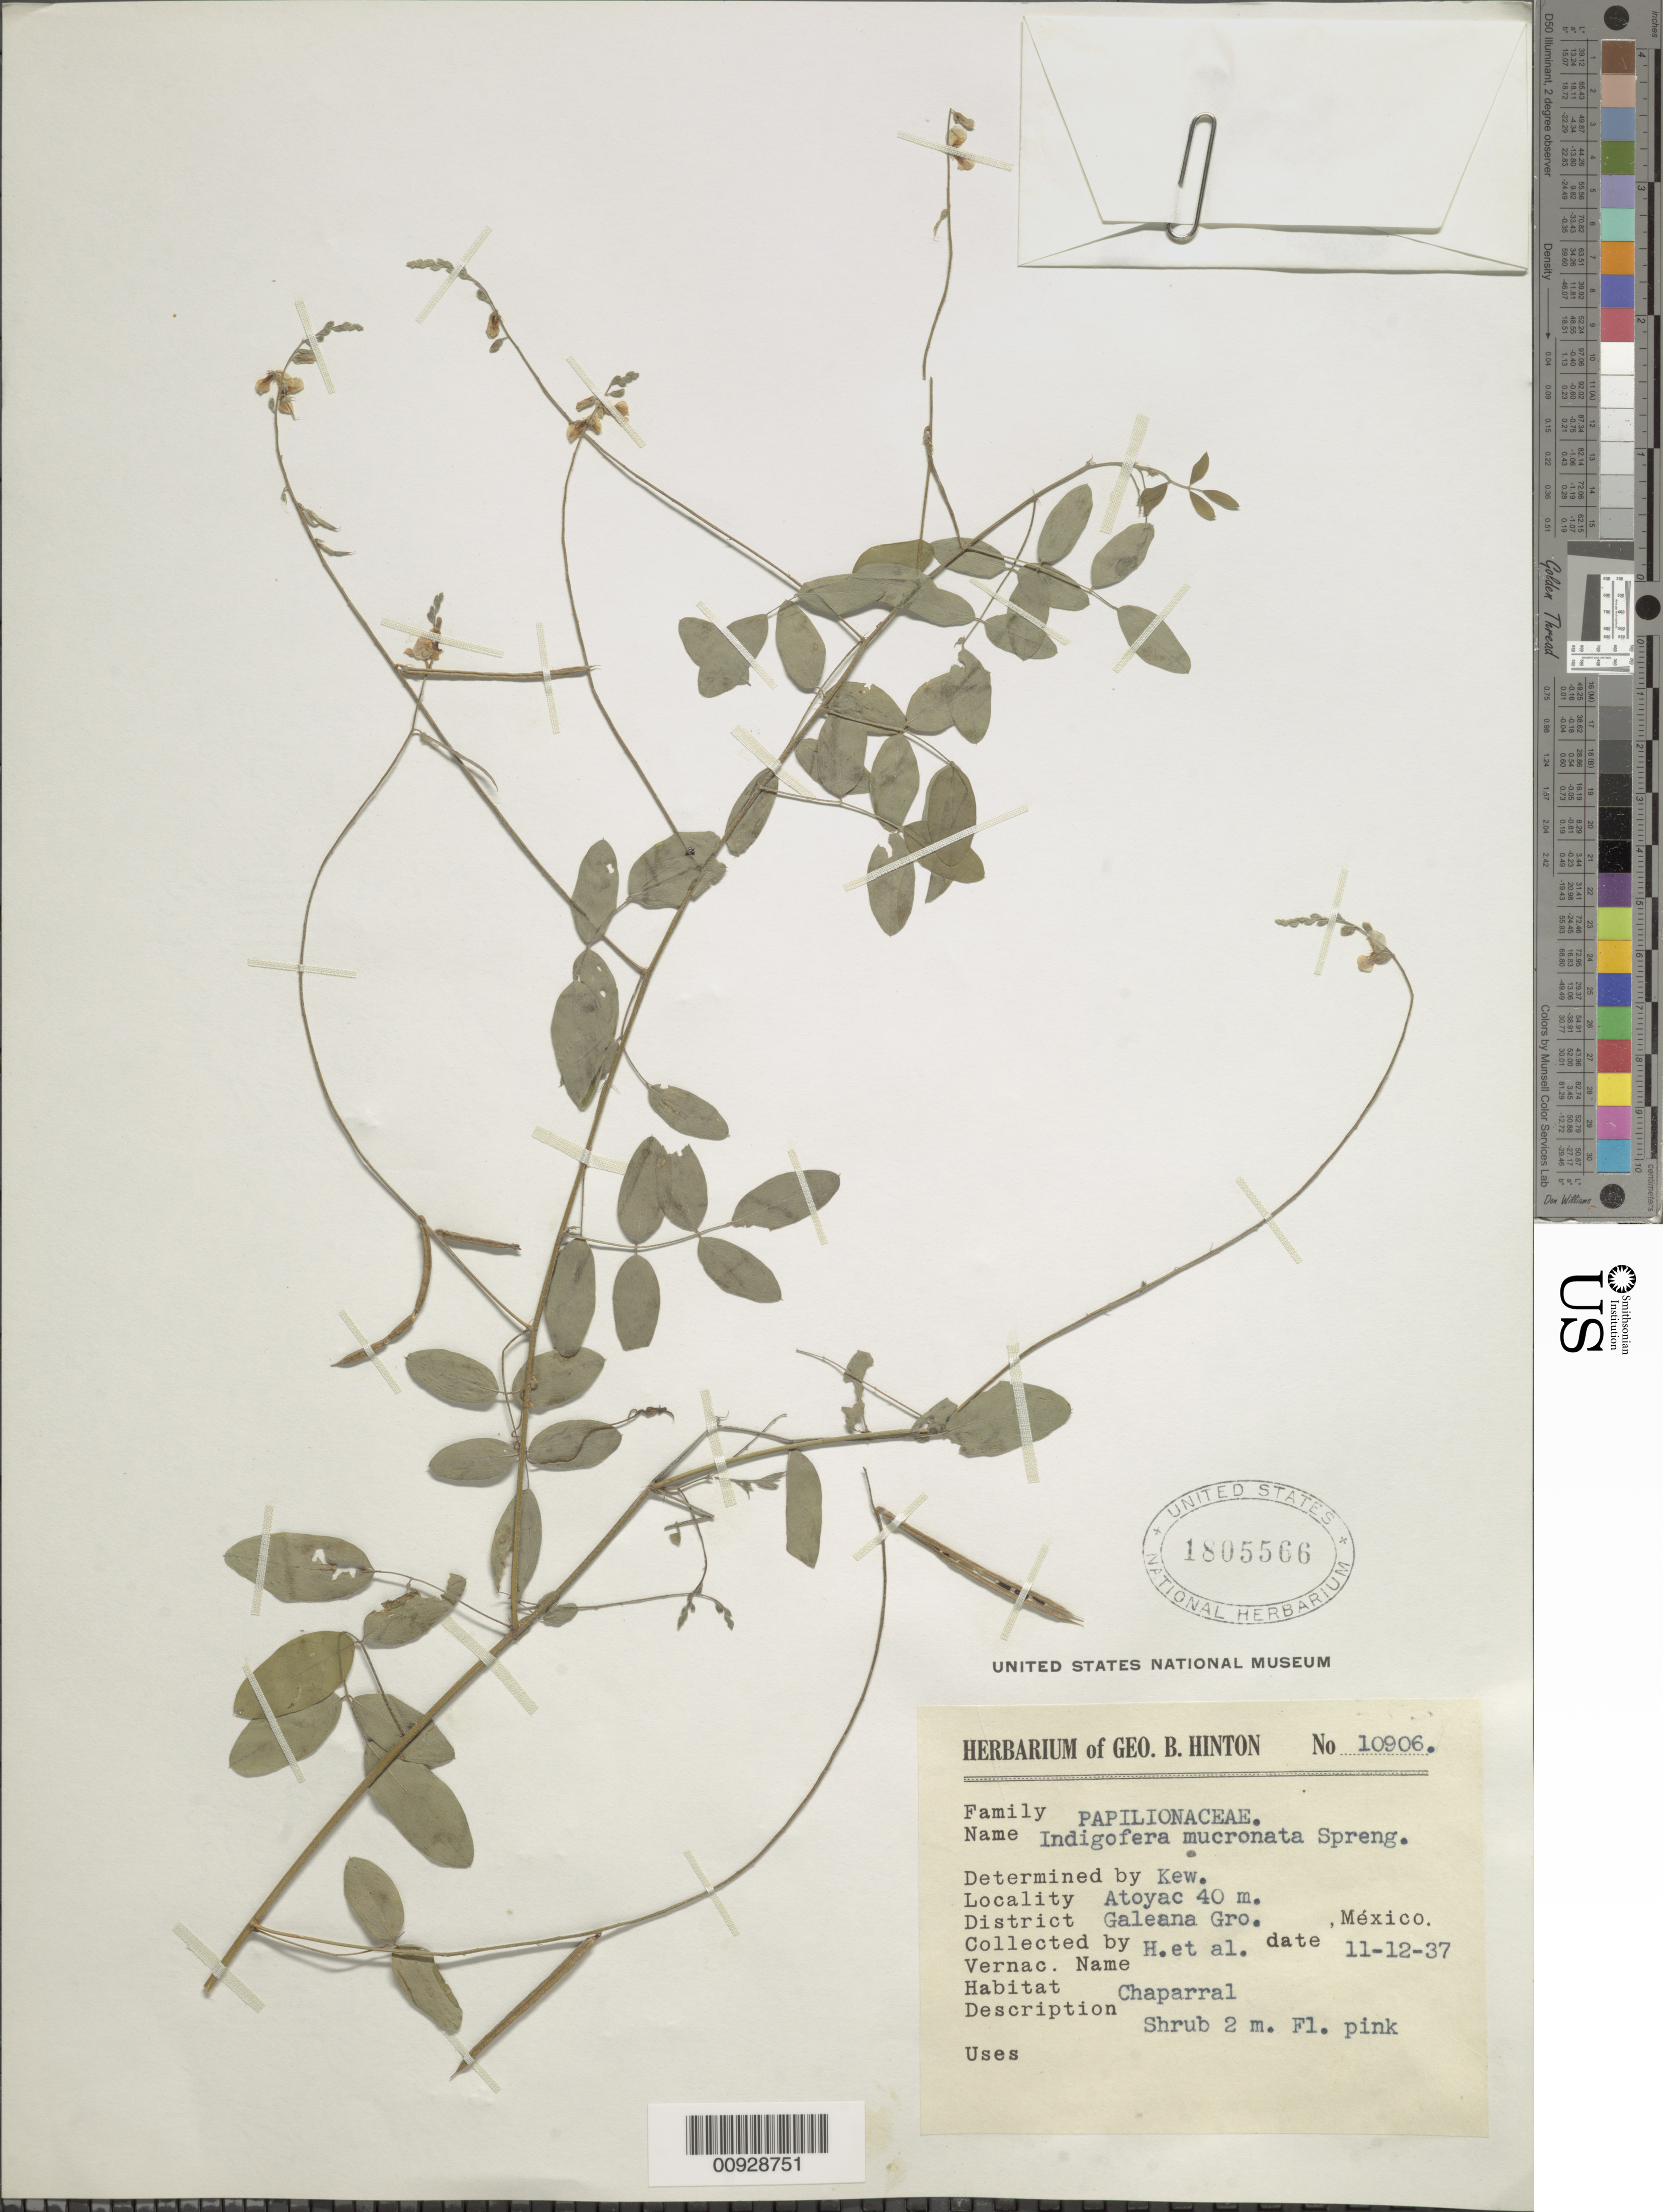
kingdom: Plantae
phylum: Tracheophyta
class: Magnoliopsida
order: Fabales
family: Fabaceae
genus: Indigofera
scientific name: Indigofera mucronata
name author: Lam.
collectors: G. B. Hinton & et al.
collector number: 10906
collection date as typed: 12 Nov 1937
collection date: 1937-11-12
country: Mexico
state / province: Guerrero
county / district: Galeana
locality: Atoyac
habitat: Chaparral.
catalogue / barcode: US 1805566